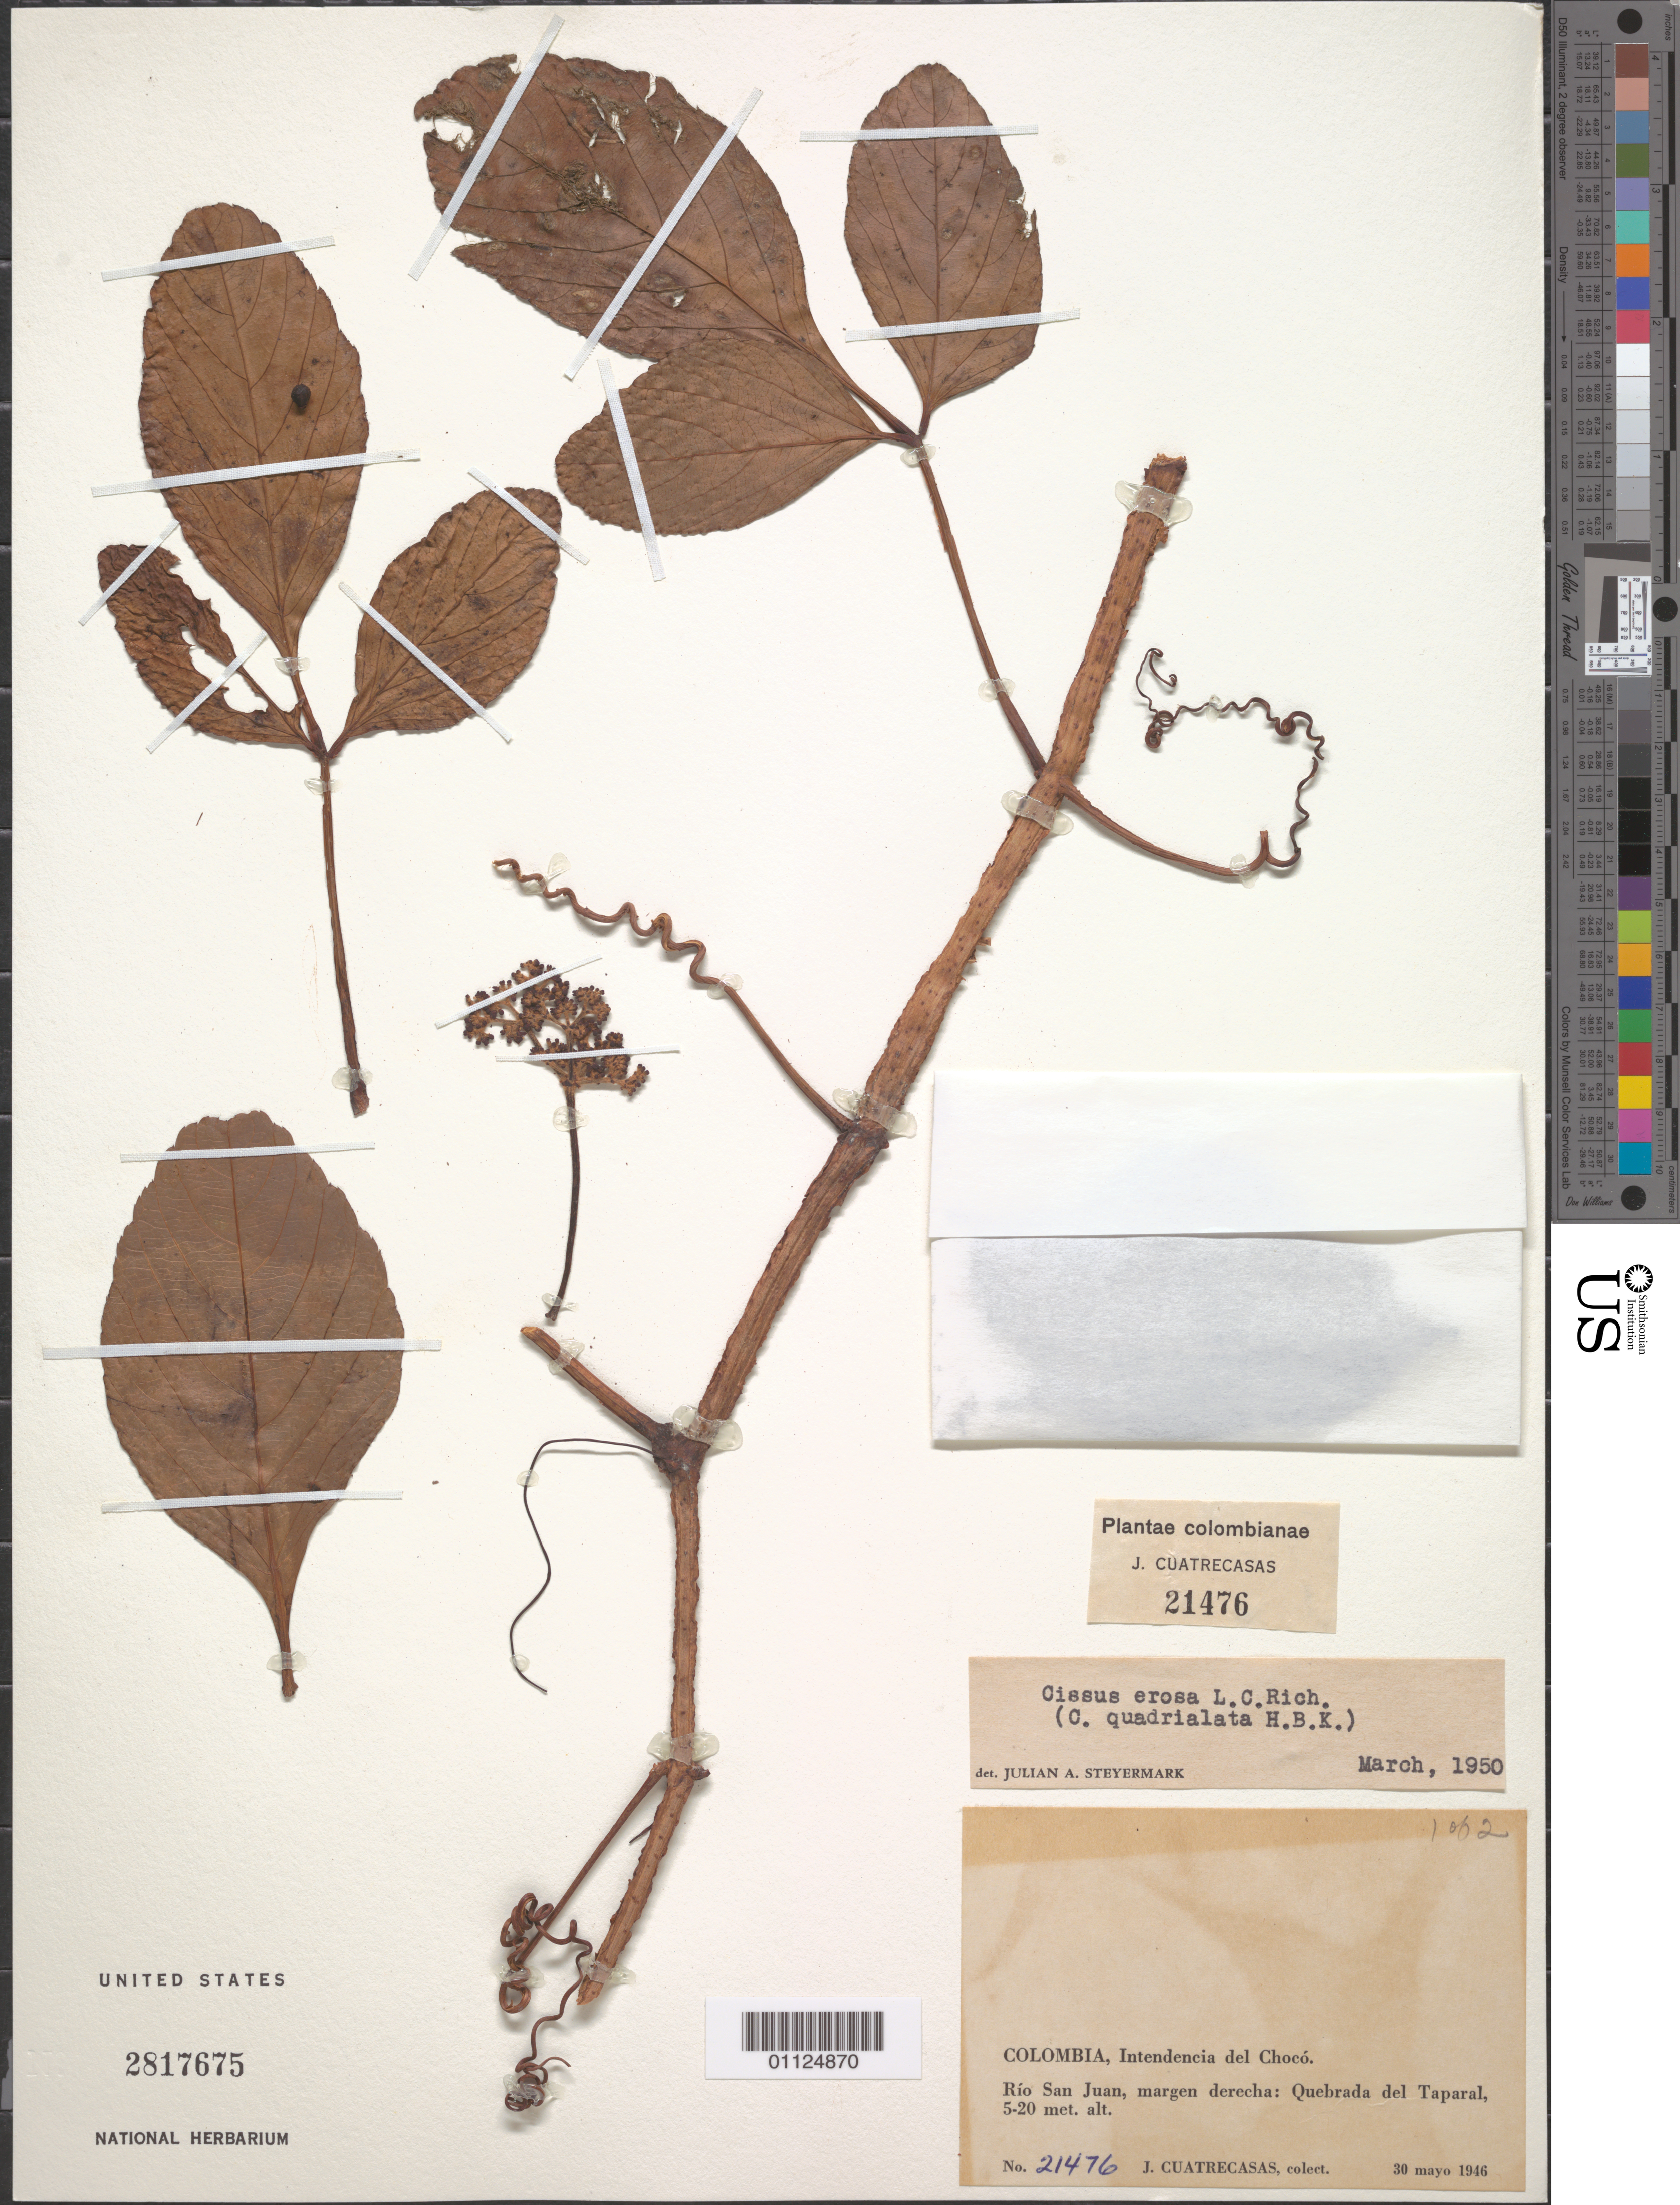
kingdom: Plantae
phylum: Tracheophyta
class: Magnoliopsida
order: Vitales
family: Vitaceae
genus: Cissus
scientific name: Cissus erosa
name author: Rich.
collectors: J. Cuatrecasas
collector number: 21476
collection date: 1946-05-30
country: Colombia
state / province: Chocó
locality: Rio San Juan, margen derecha: Quebrada del Taparal.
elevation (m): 5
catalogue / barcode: US 2817675